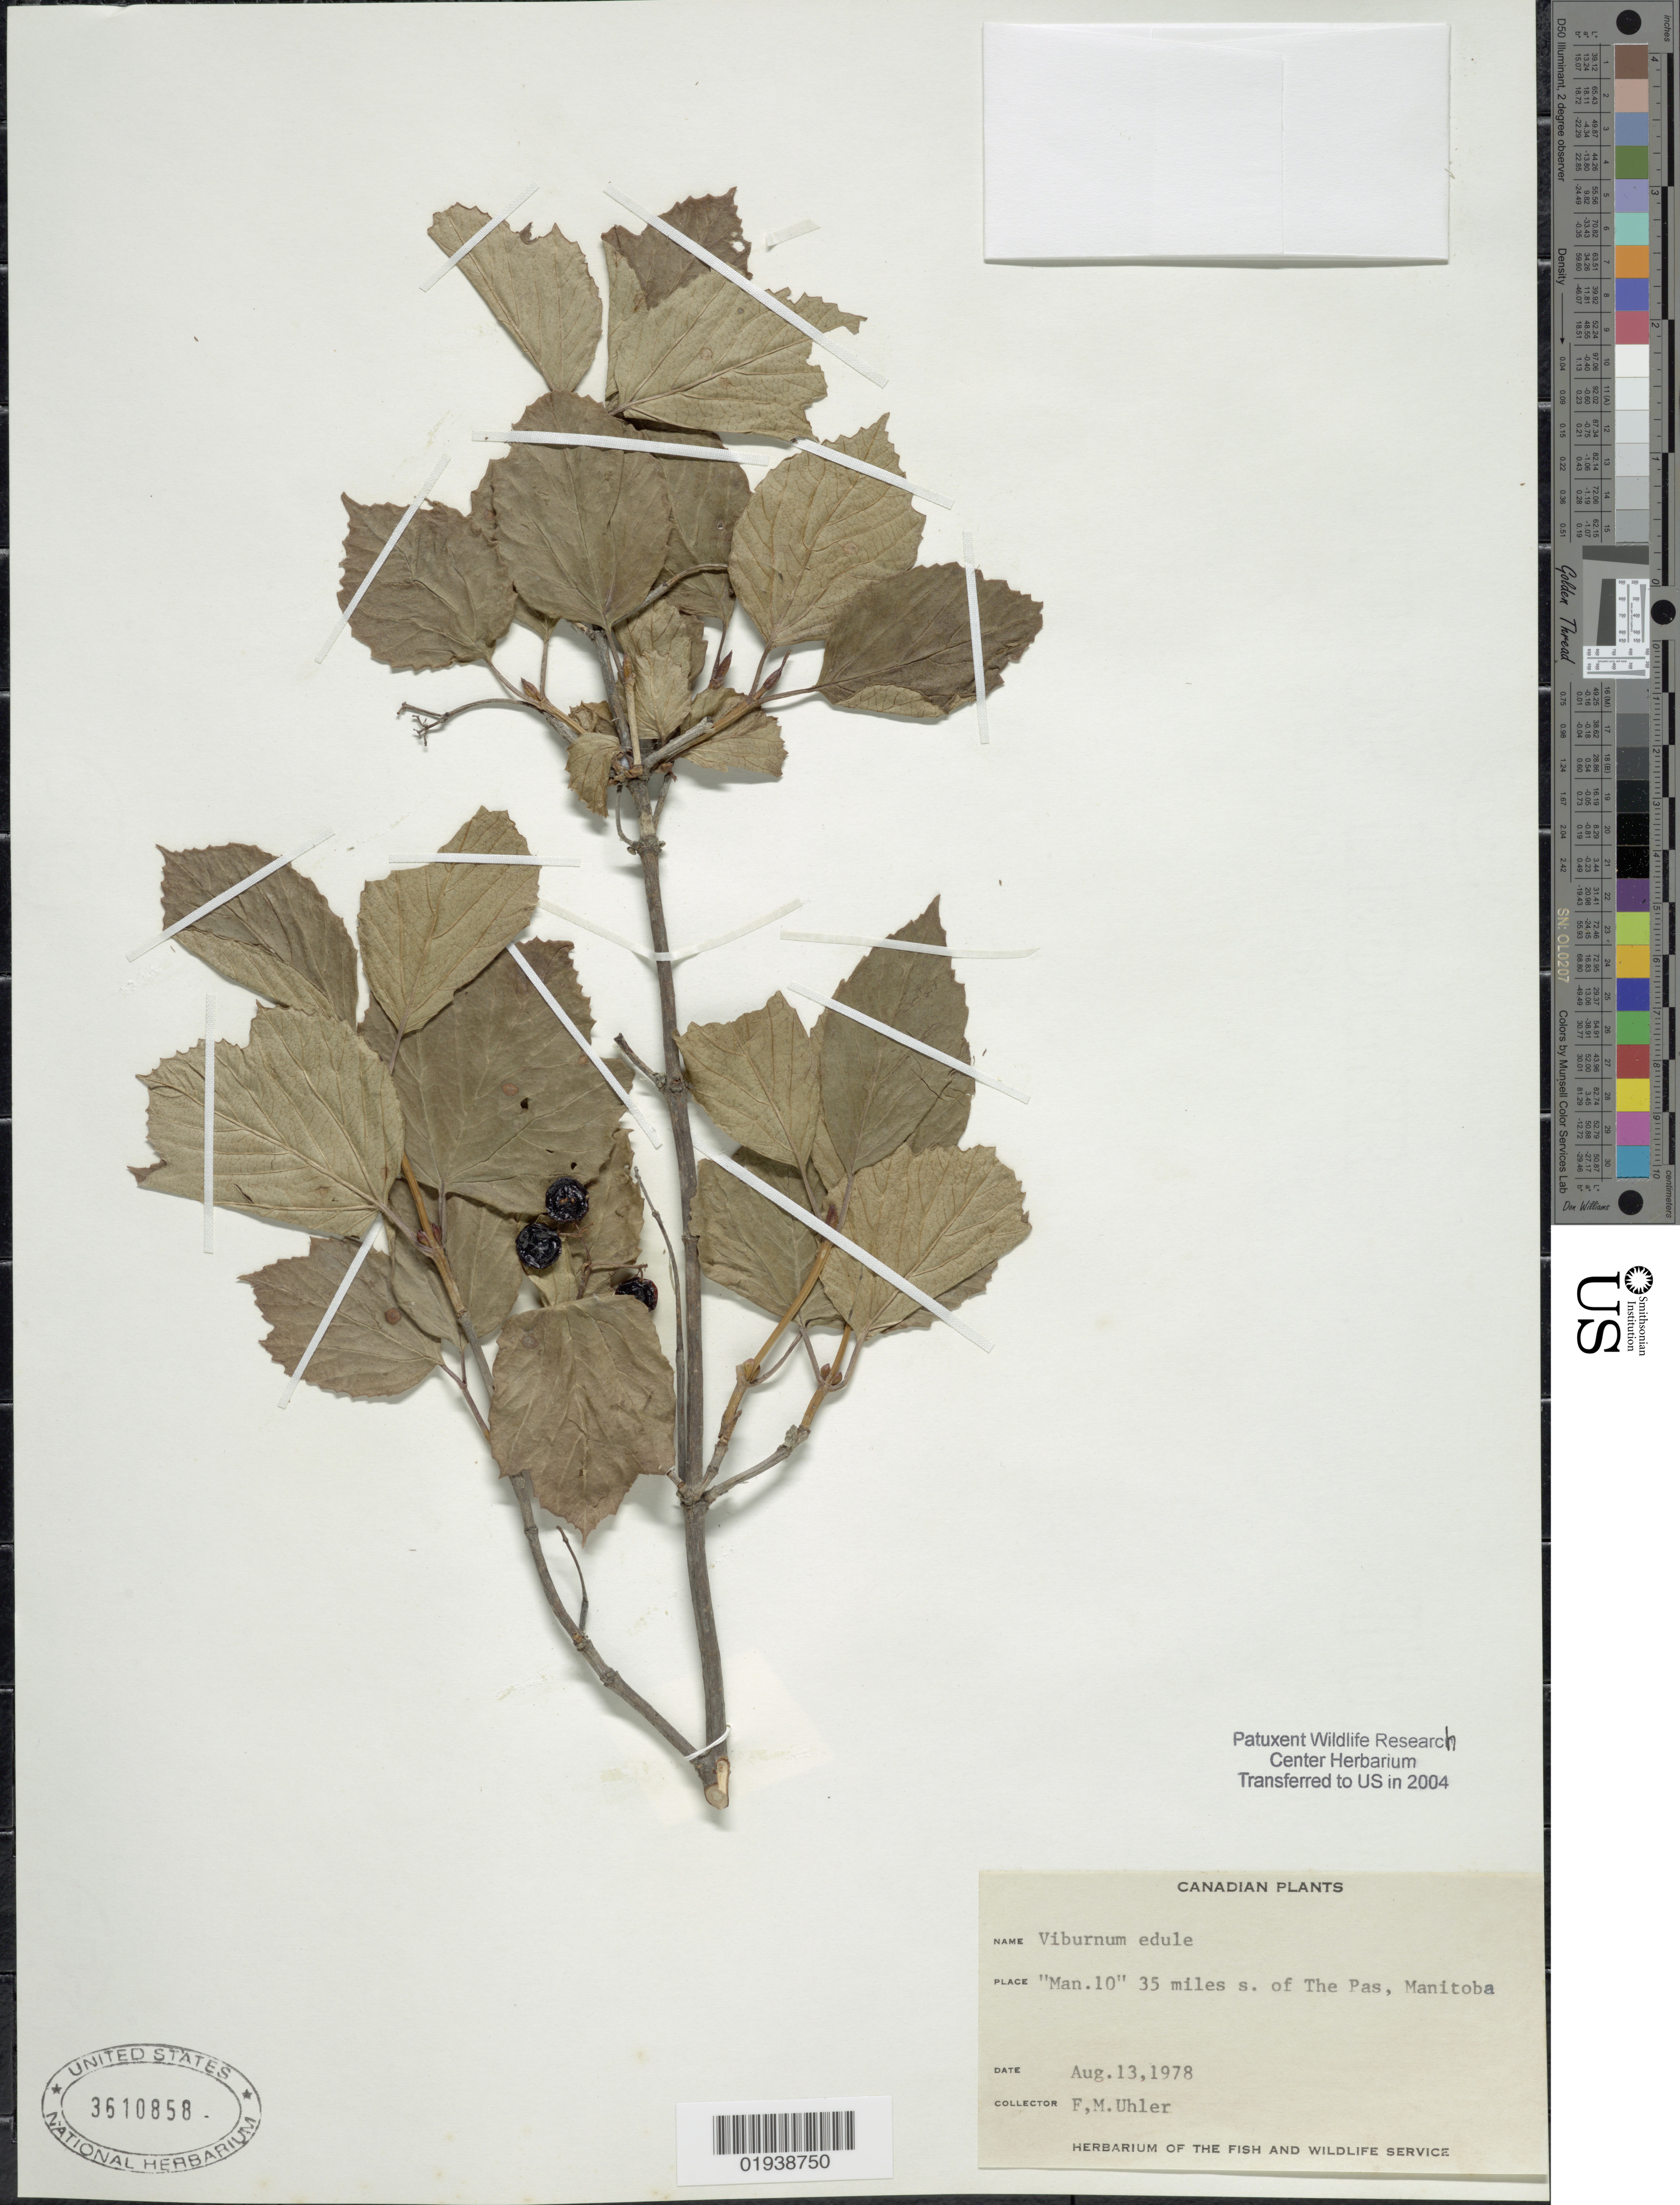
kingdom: Plantae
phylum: Tracheophyta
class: Magnoliopsida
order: Dipsacales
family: Viburnaceae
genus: Viburnum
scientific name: Viburnum edule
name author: (Michx.) Raf.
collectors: F. M. Uhler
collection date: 1978-08-13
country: Canada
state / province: Manitoba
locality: Man.10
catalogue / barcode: US 3610858